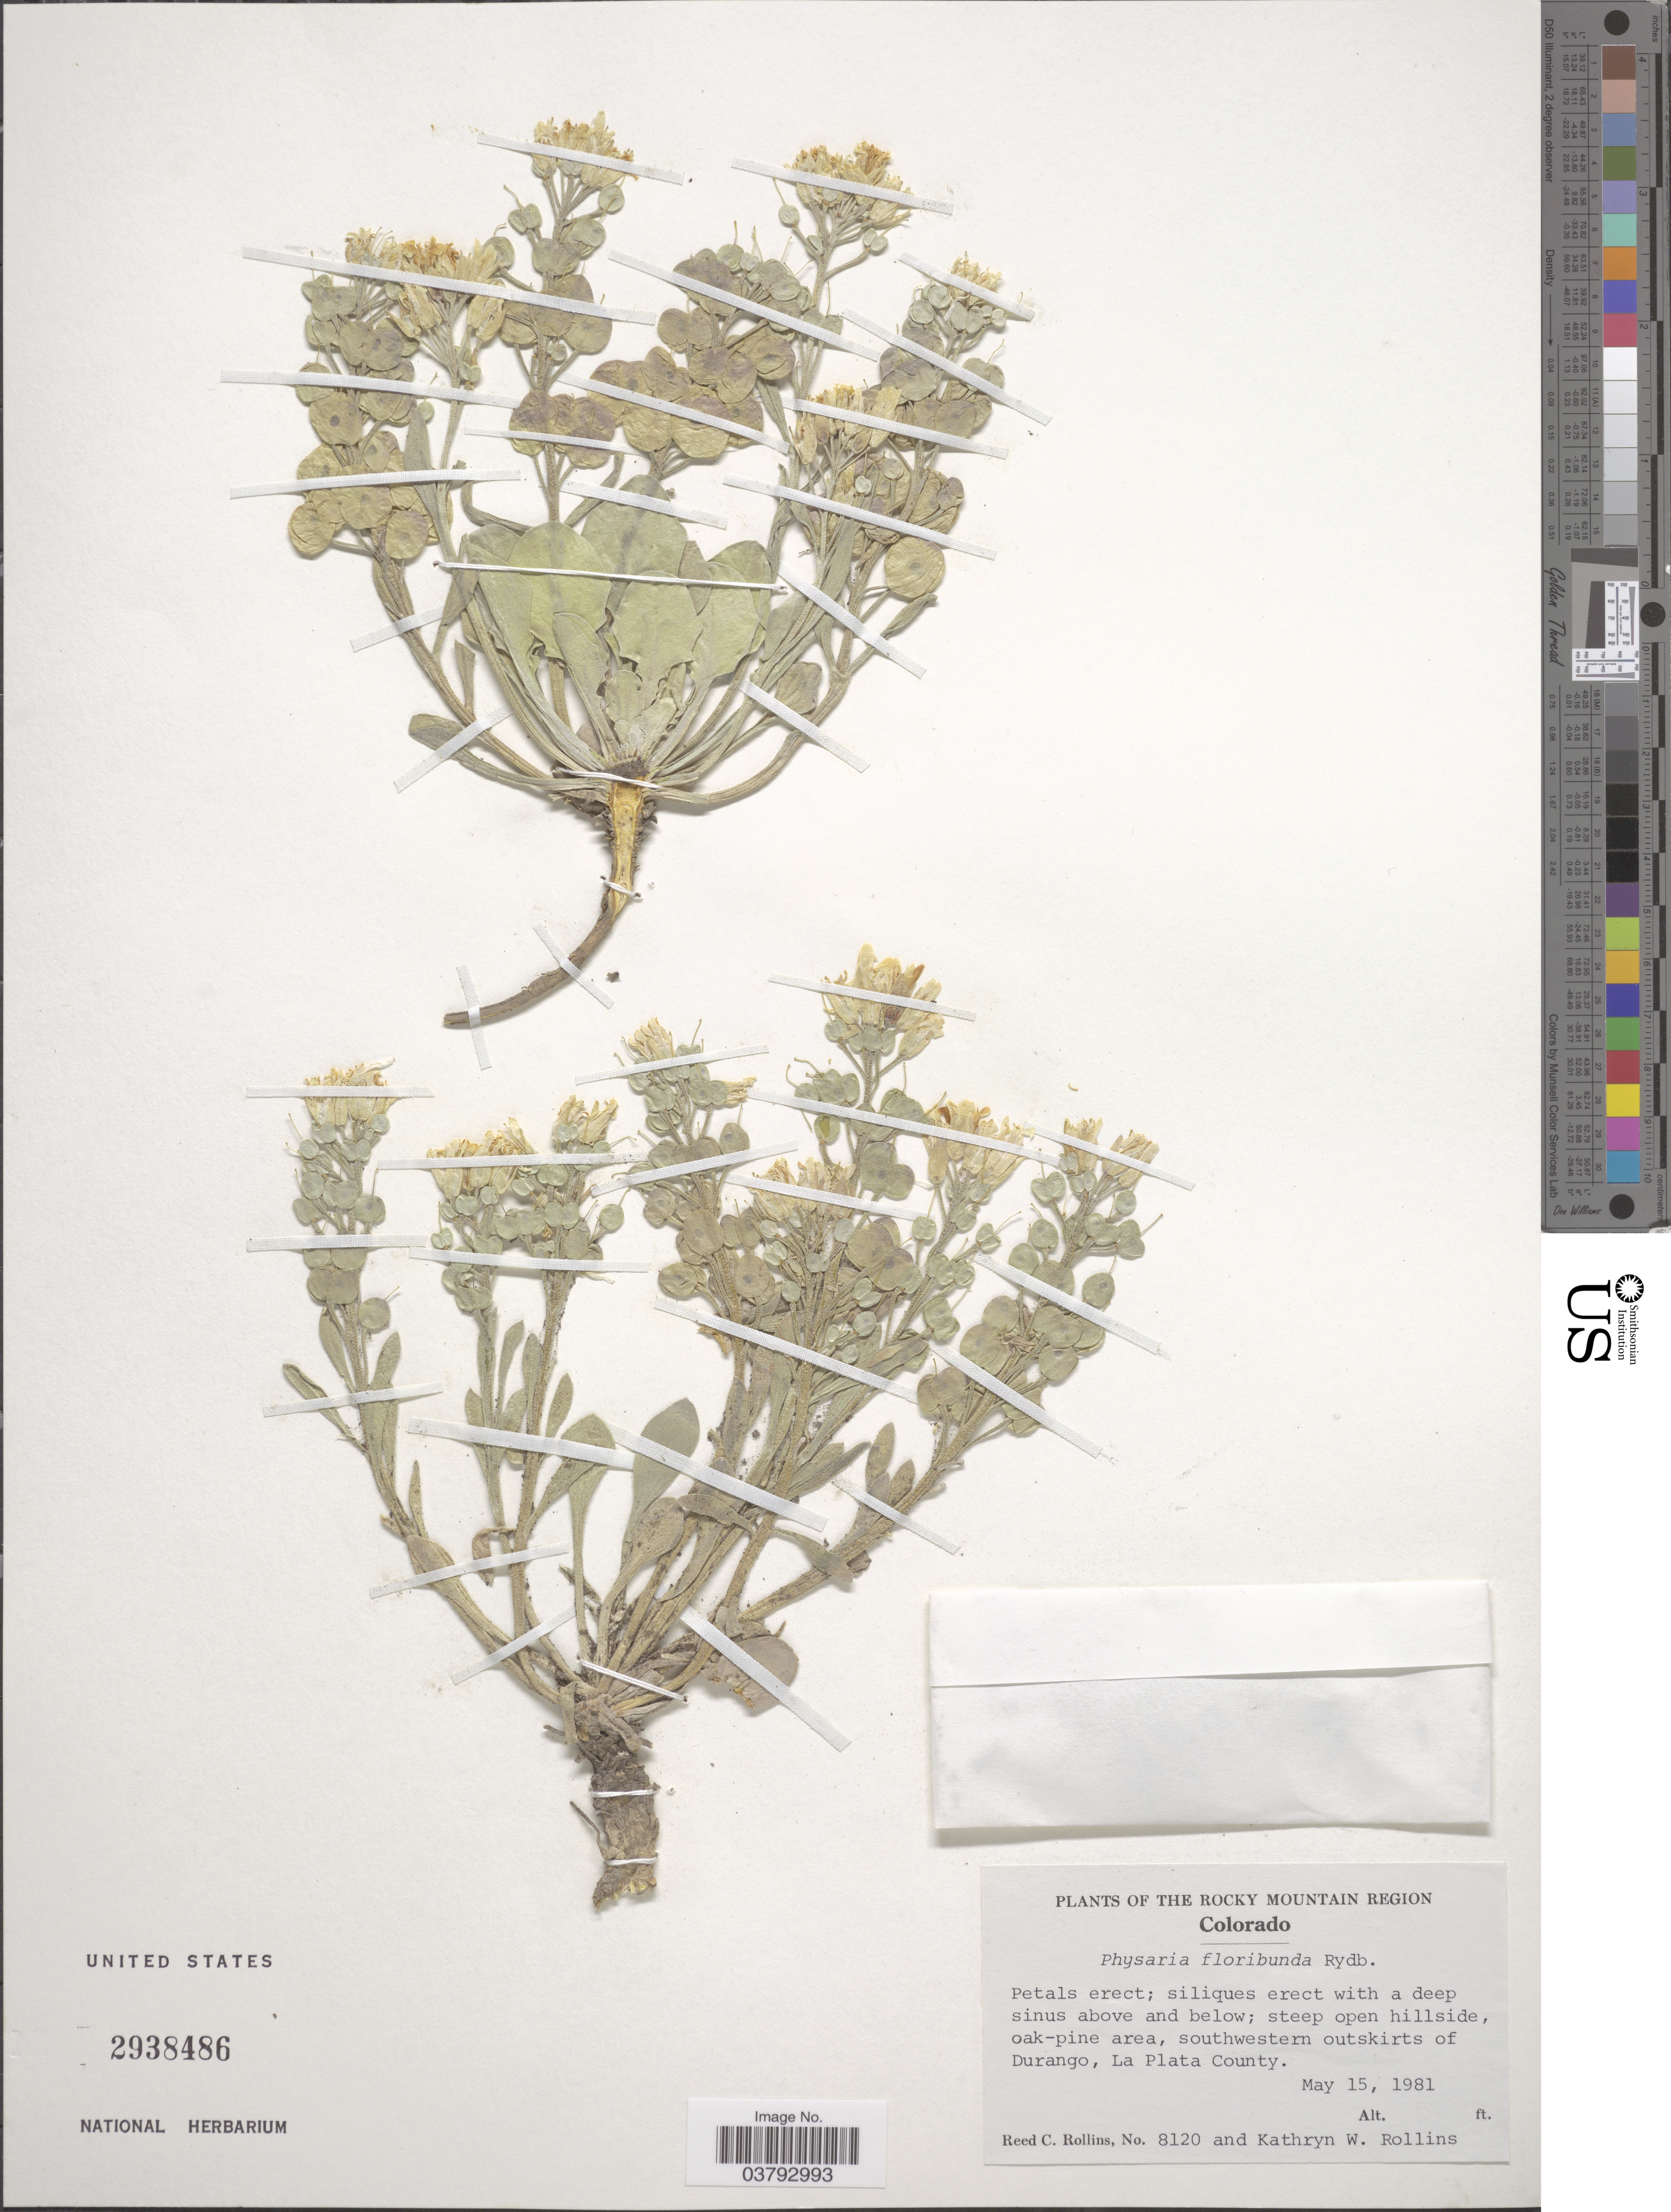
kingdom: Plantae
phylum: Tracheophyta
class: Magnoliopsida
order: Brassicales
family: Brassicaceae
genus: Physaria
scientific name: Physaria floribunda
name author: Rydb.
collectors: R. C. Rollins & K. W. Rollins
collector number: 8120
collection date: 1981-05-15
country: United States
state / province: Colorado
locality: The Rocky Mountain Region. Southwestern outskirts of Durango, La Plata County.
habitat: steep open hillside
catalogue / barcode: US 2938486